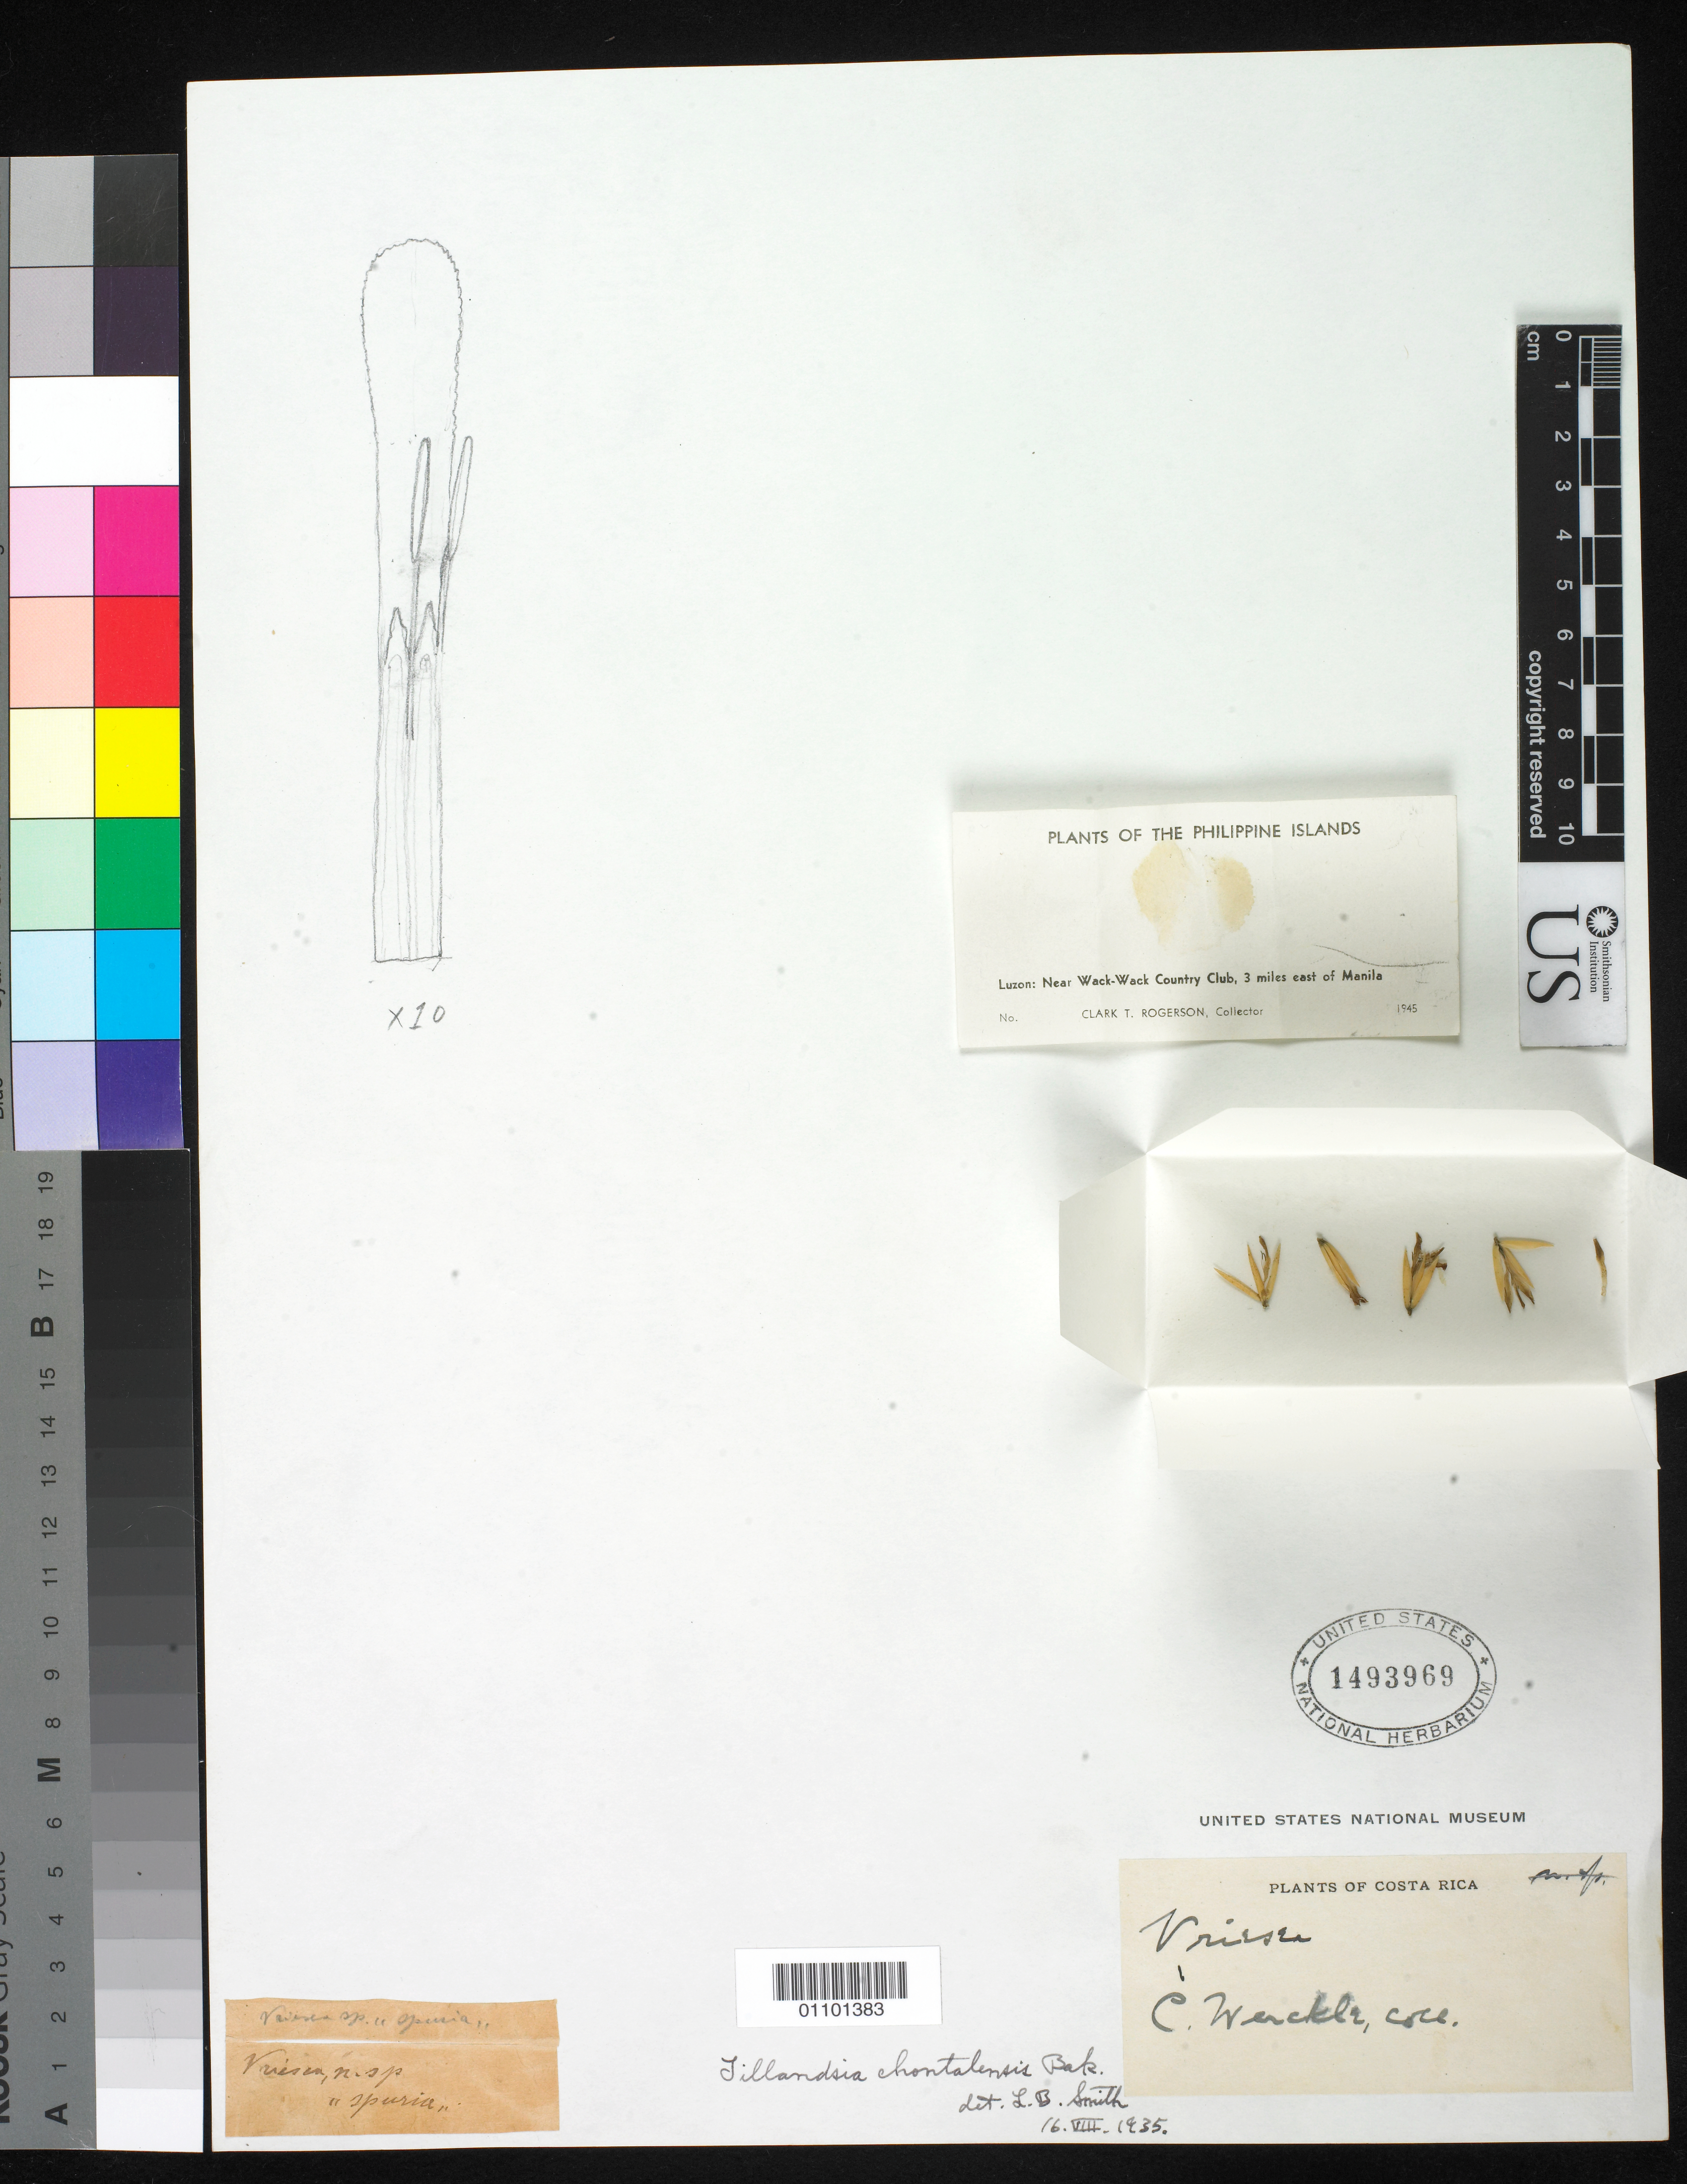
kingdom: Plantae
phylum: Tracheophyta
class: Liliopsida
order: Poales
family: Bromeliaceae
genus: Tillandsia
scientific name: Tillandsia spuria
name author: Mez & Wercklé in Mez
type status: Isotype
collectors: C. C Wercklé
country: Costa Rica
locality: At Las Concavas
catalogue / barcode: US 1493969